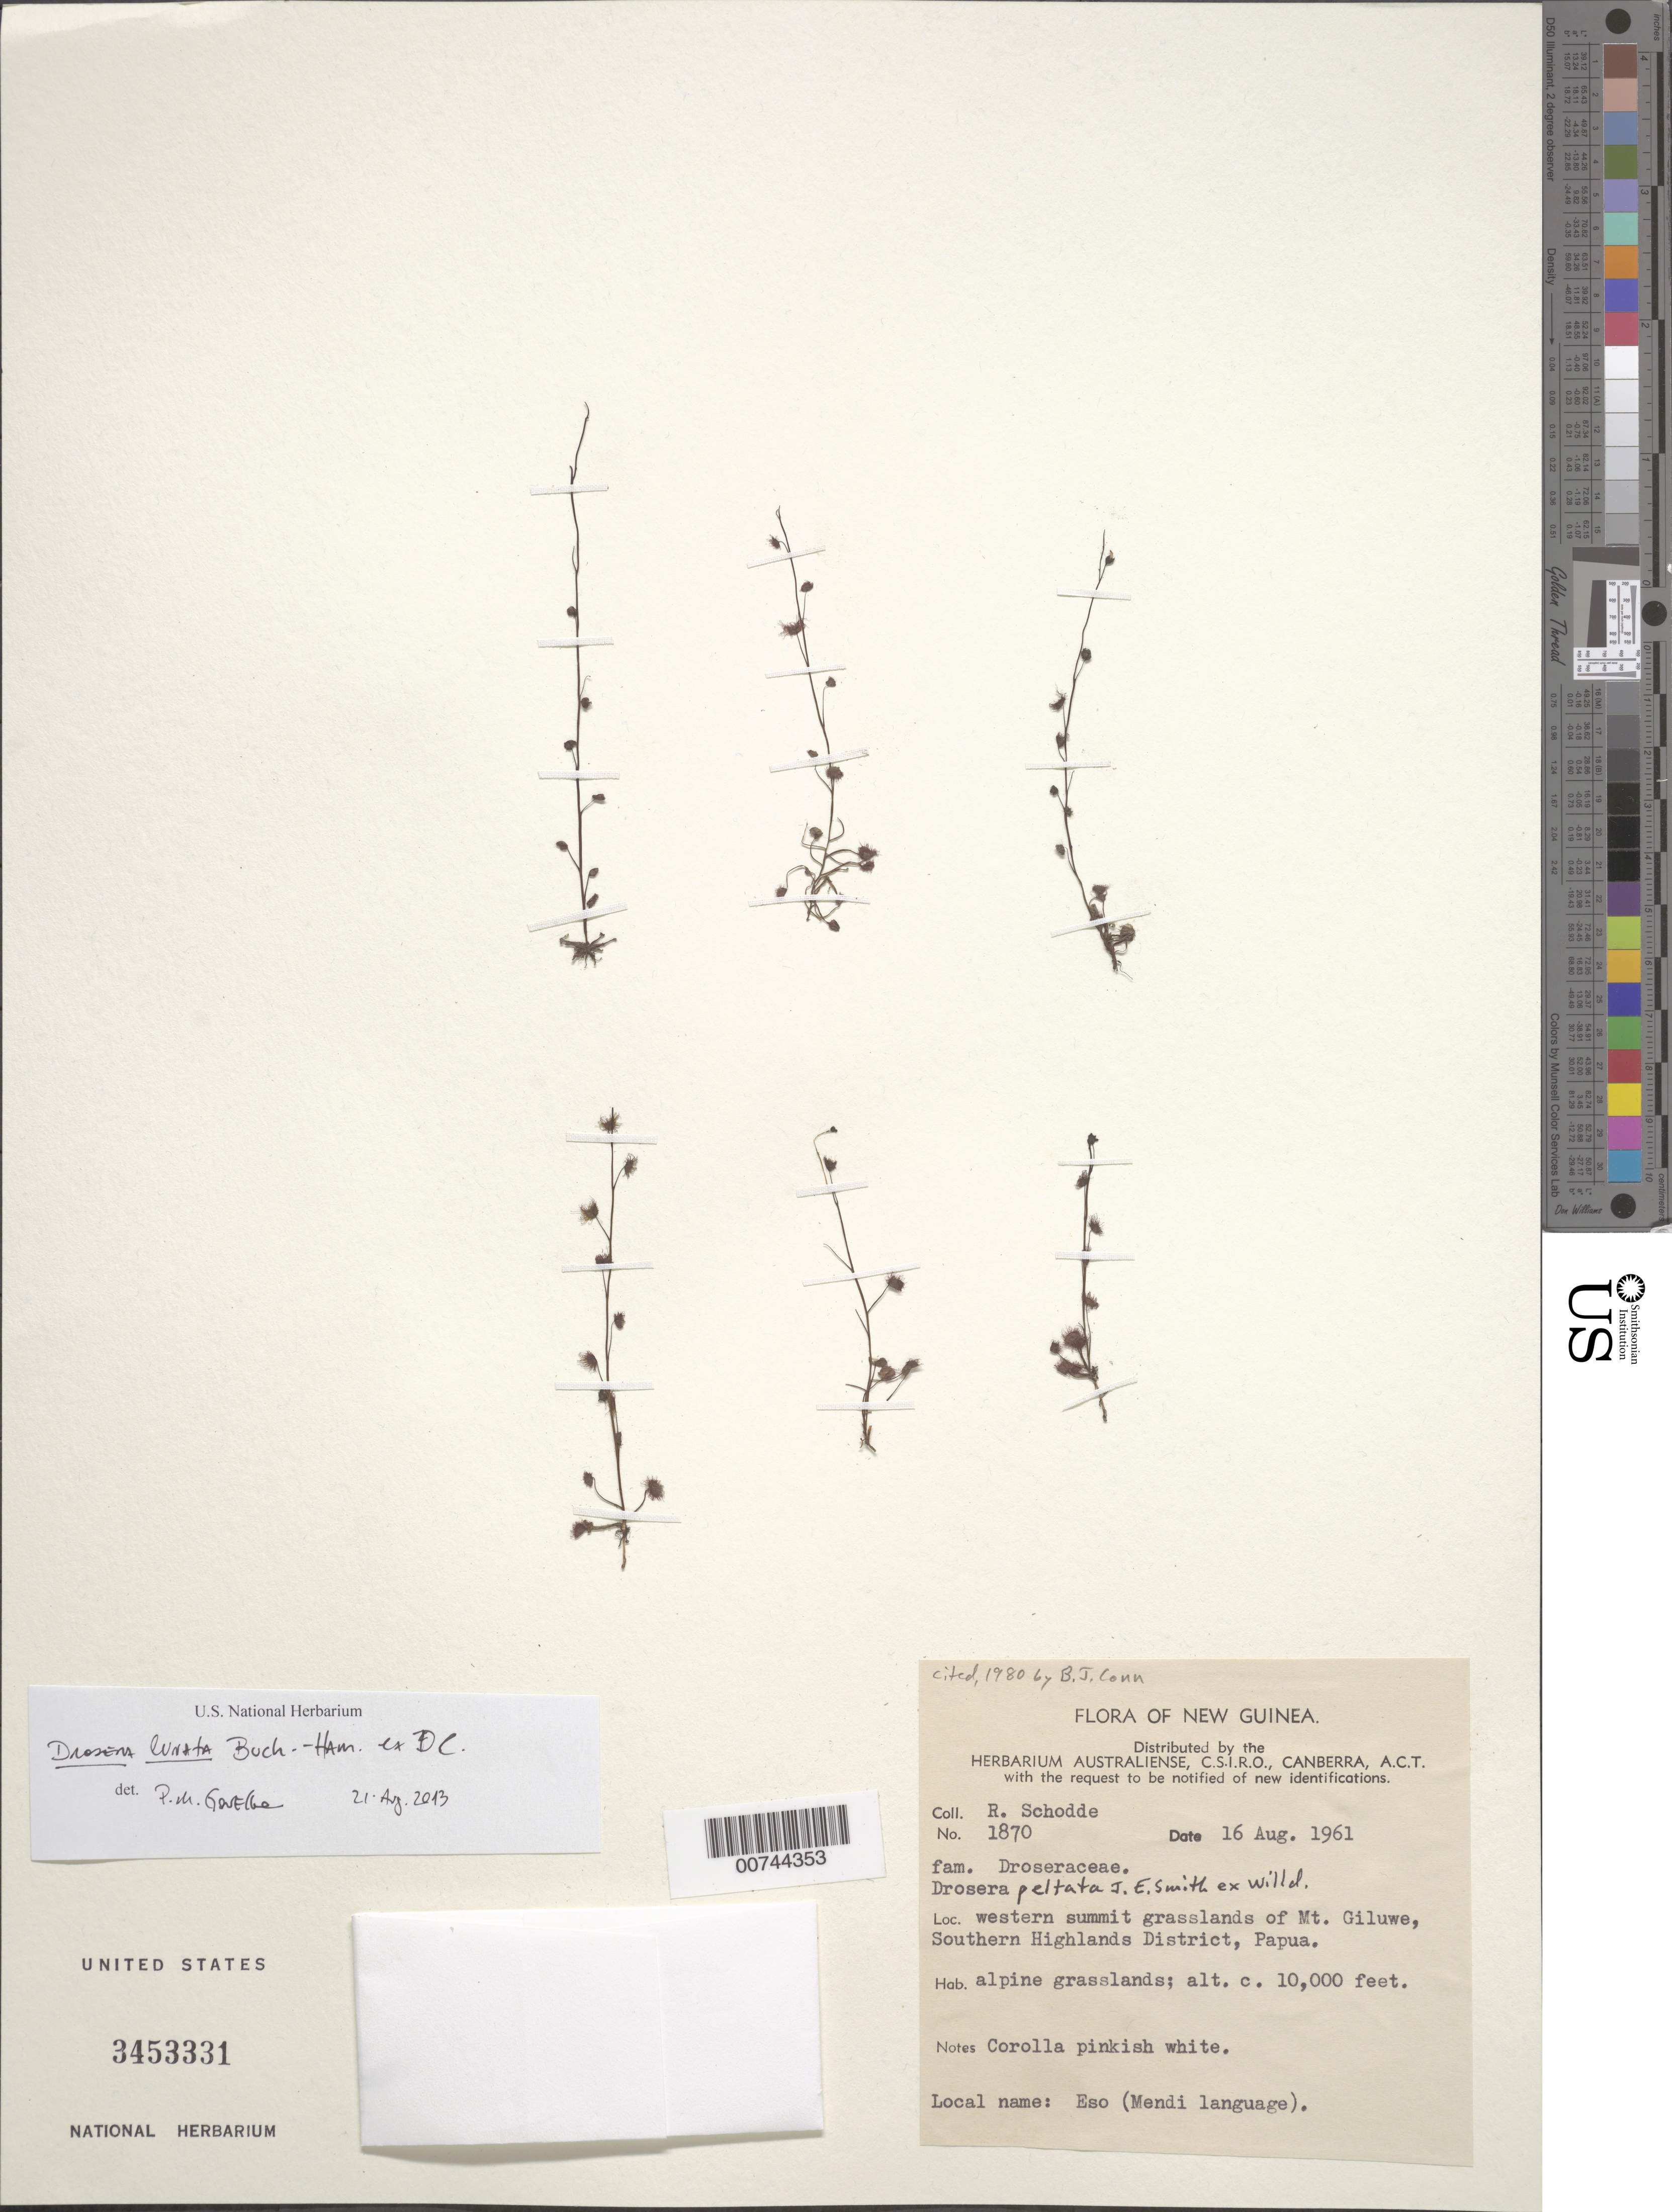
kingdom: Plantae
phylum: Tracheophyta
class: Magnoliopsida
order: Caryophyllales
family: Droseraceae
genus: Drosera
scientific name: Drosera lunata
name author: Buch.-Ham.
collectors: R. Schodde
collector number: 1870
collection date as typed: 16 Aug 1961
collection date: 1961-08-16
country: Papua New Guinea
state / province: Southern Highlands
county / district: Mendi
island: New Guinea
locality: Mt. Giluwe.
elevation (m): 3048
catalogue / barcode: US 3453331